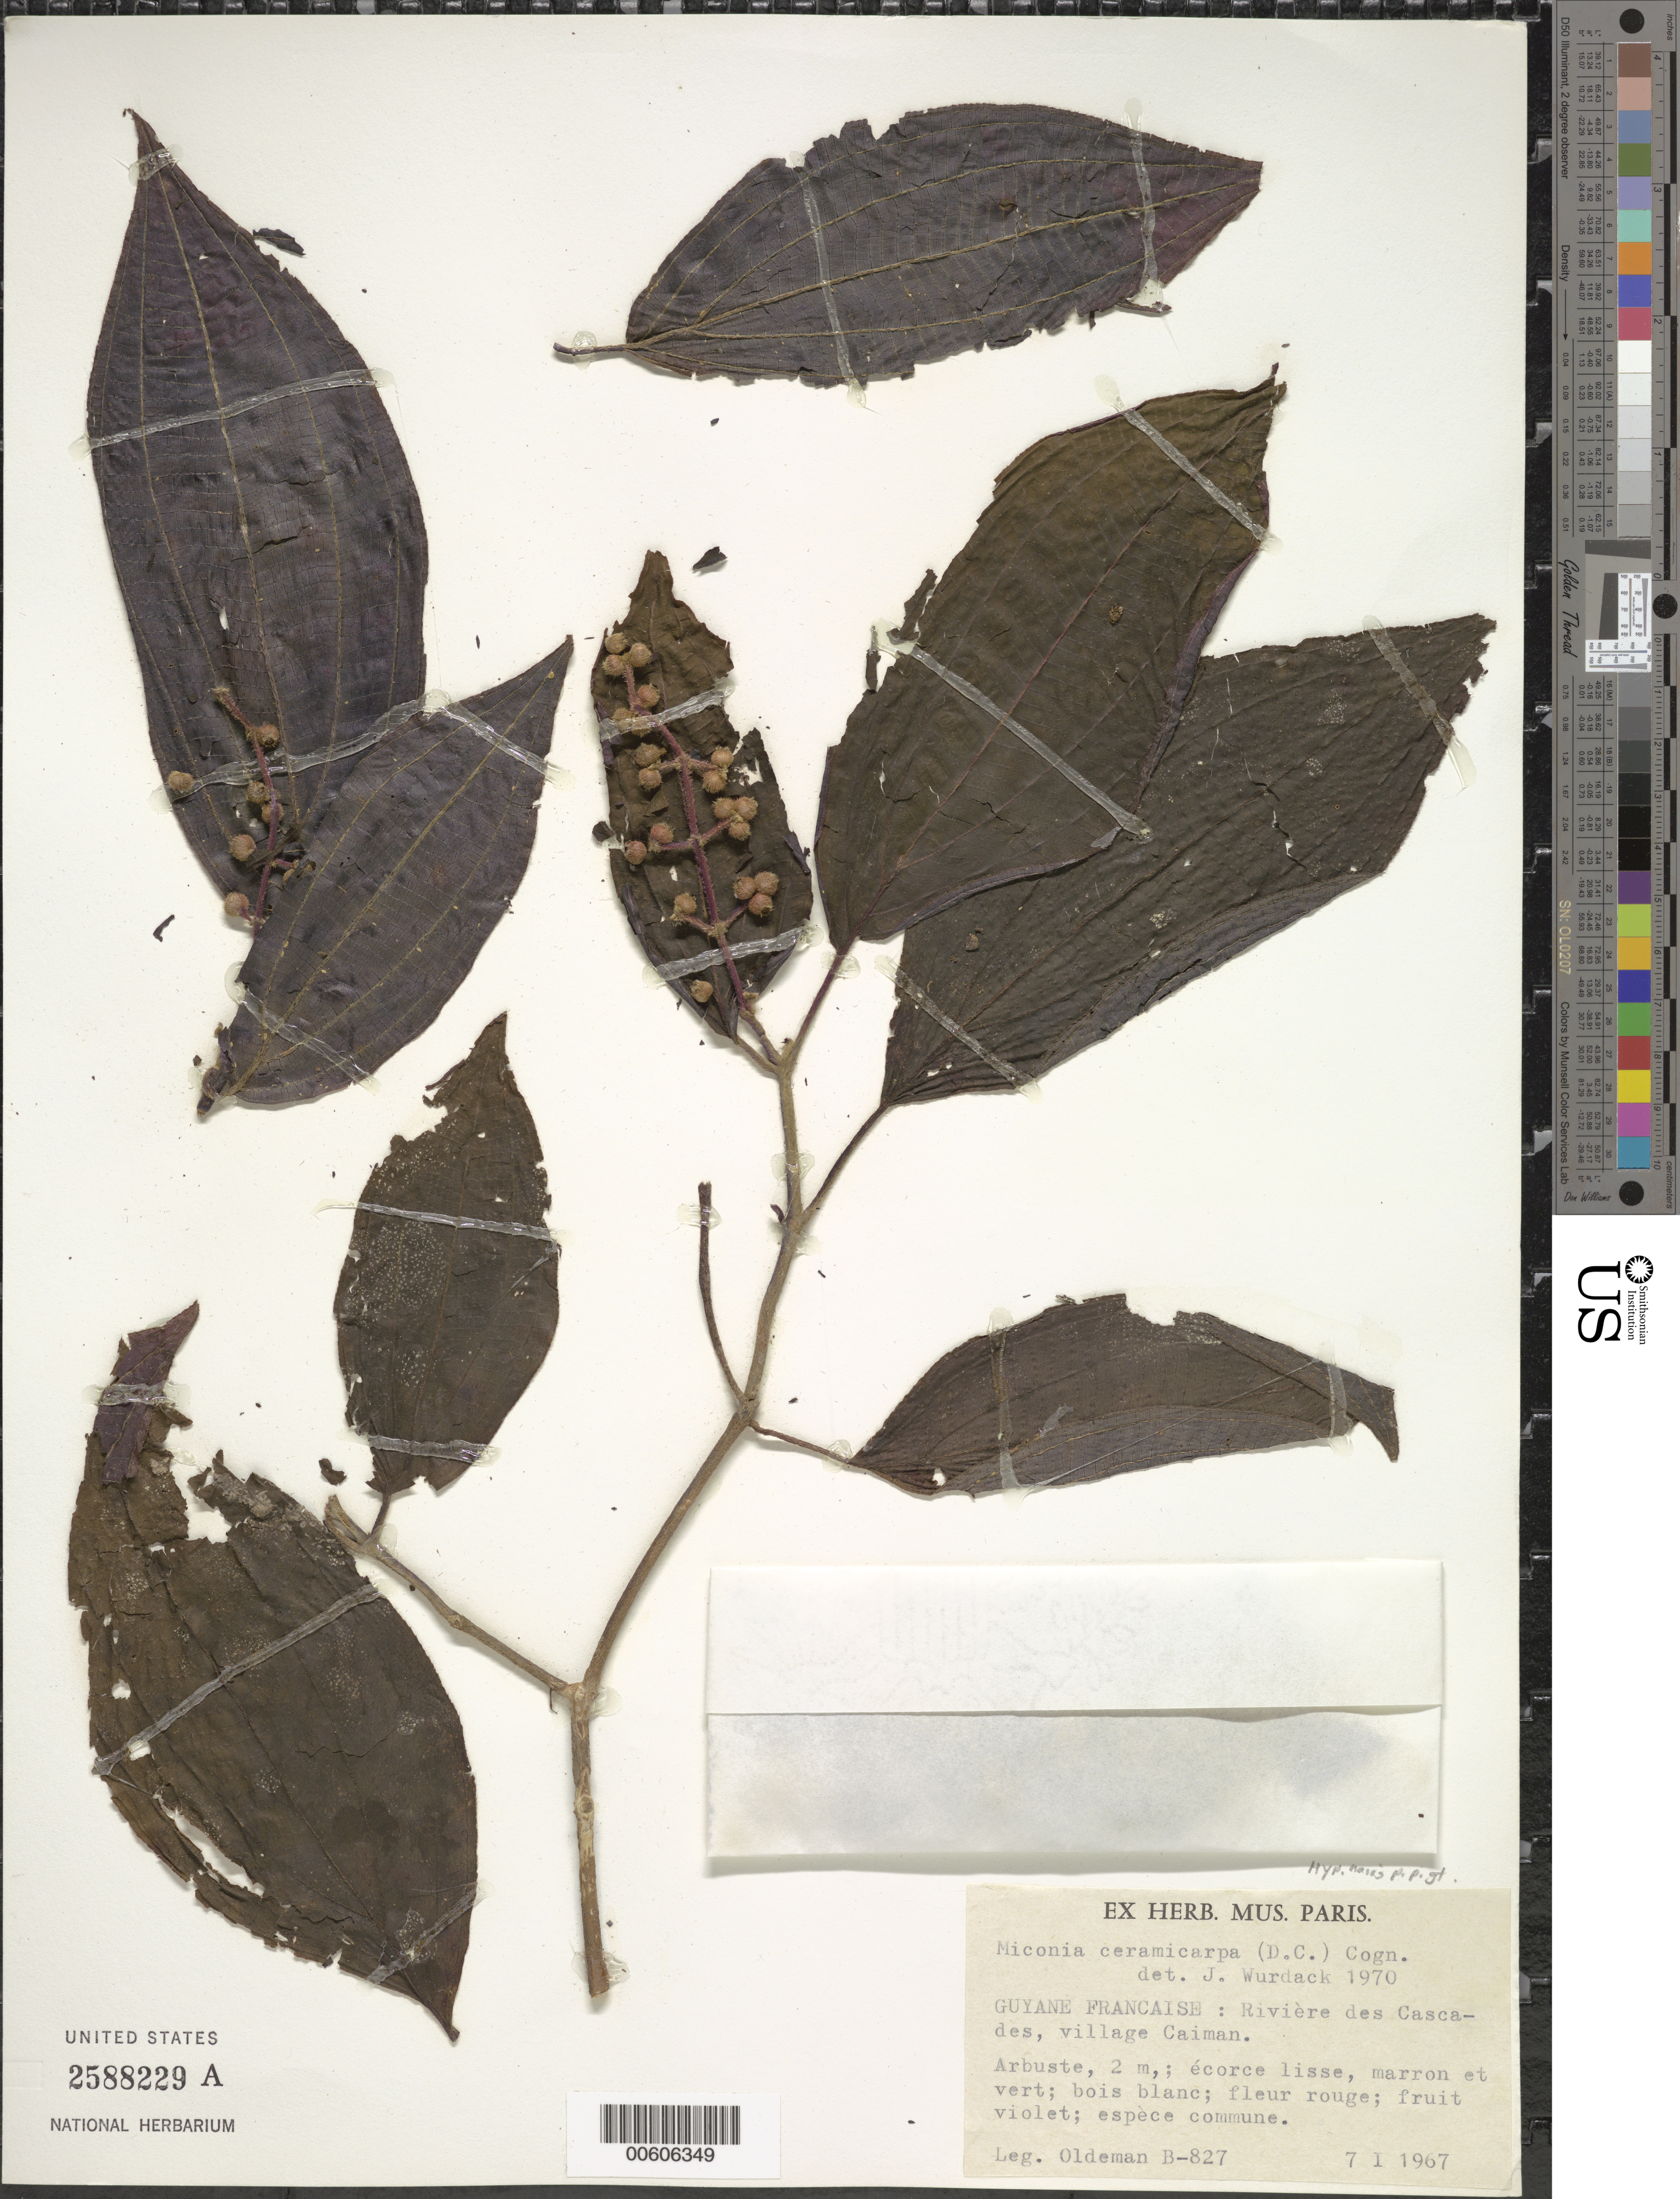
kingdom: Plantae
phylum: Tracheophyta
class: Magnoliopsida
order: Myrtales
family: Melastomataceae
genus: Miconia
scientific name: Miconia ceramicarpa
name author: (DC.) Cogn.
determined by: Wurdack, John J., (US), US (UNITED STATES)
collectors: R. Oldeman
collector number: B 827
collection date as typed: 7-Jan-67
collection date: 1967-01-07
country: French Guiana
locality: Rivière des Cascades, village Caiman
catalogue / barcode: US 2588229A